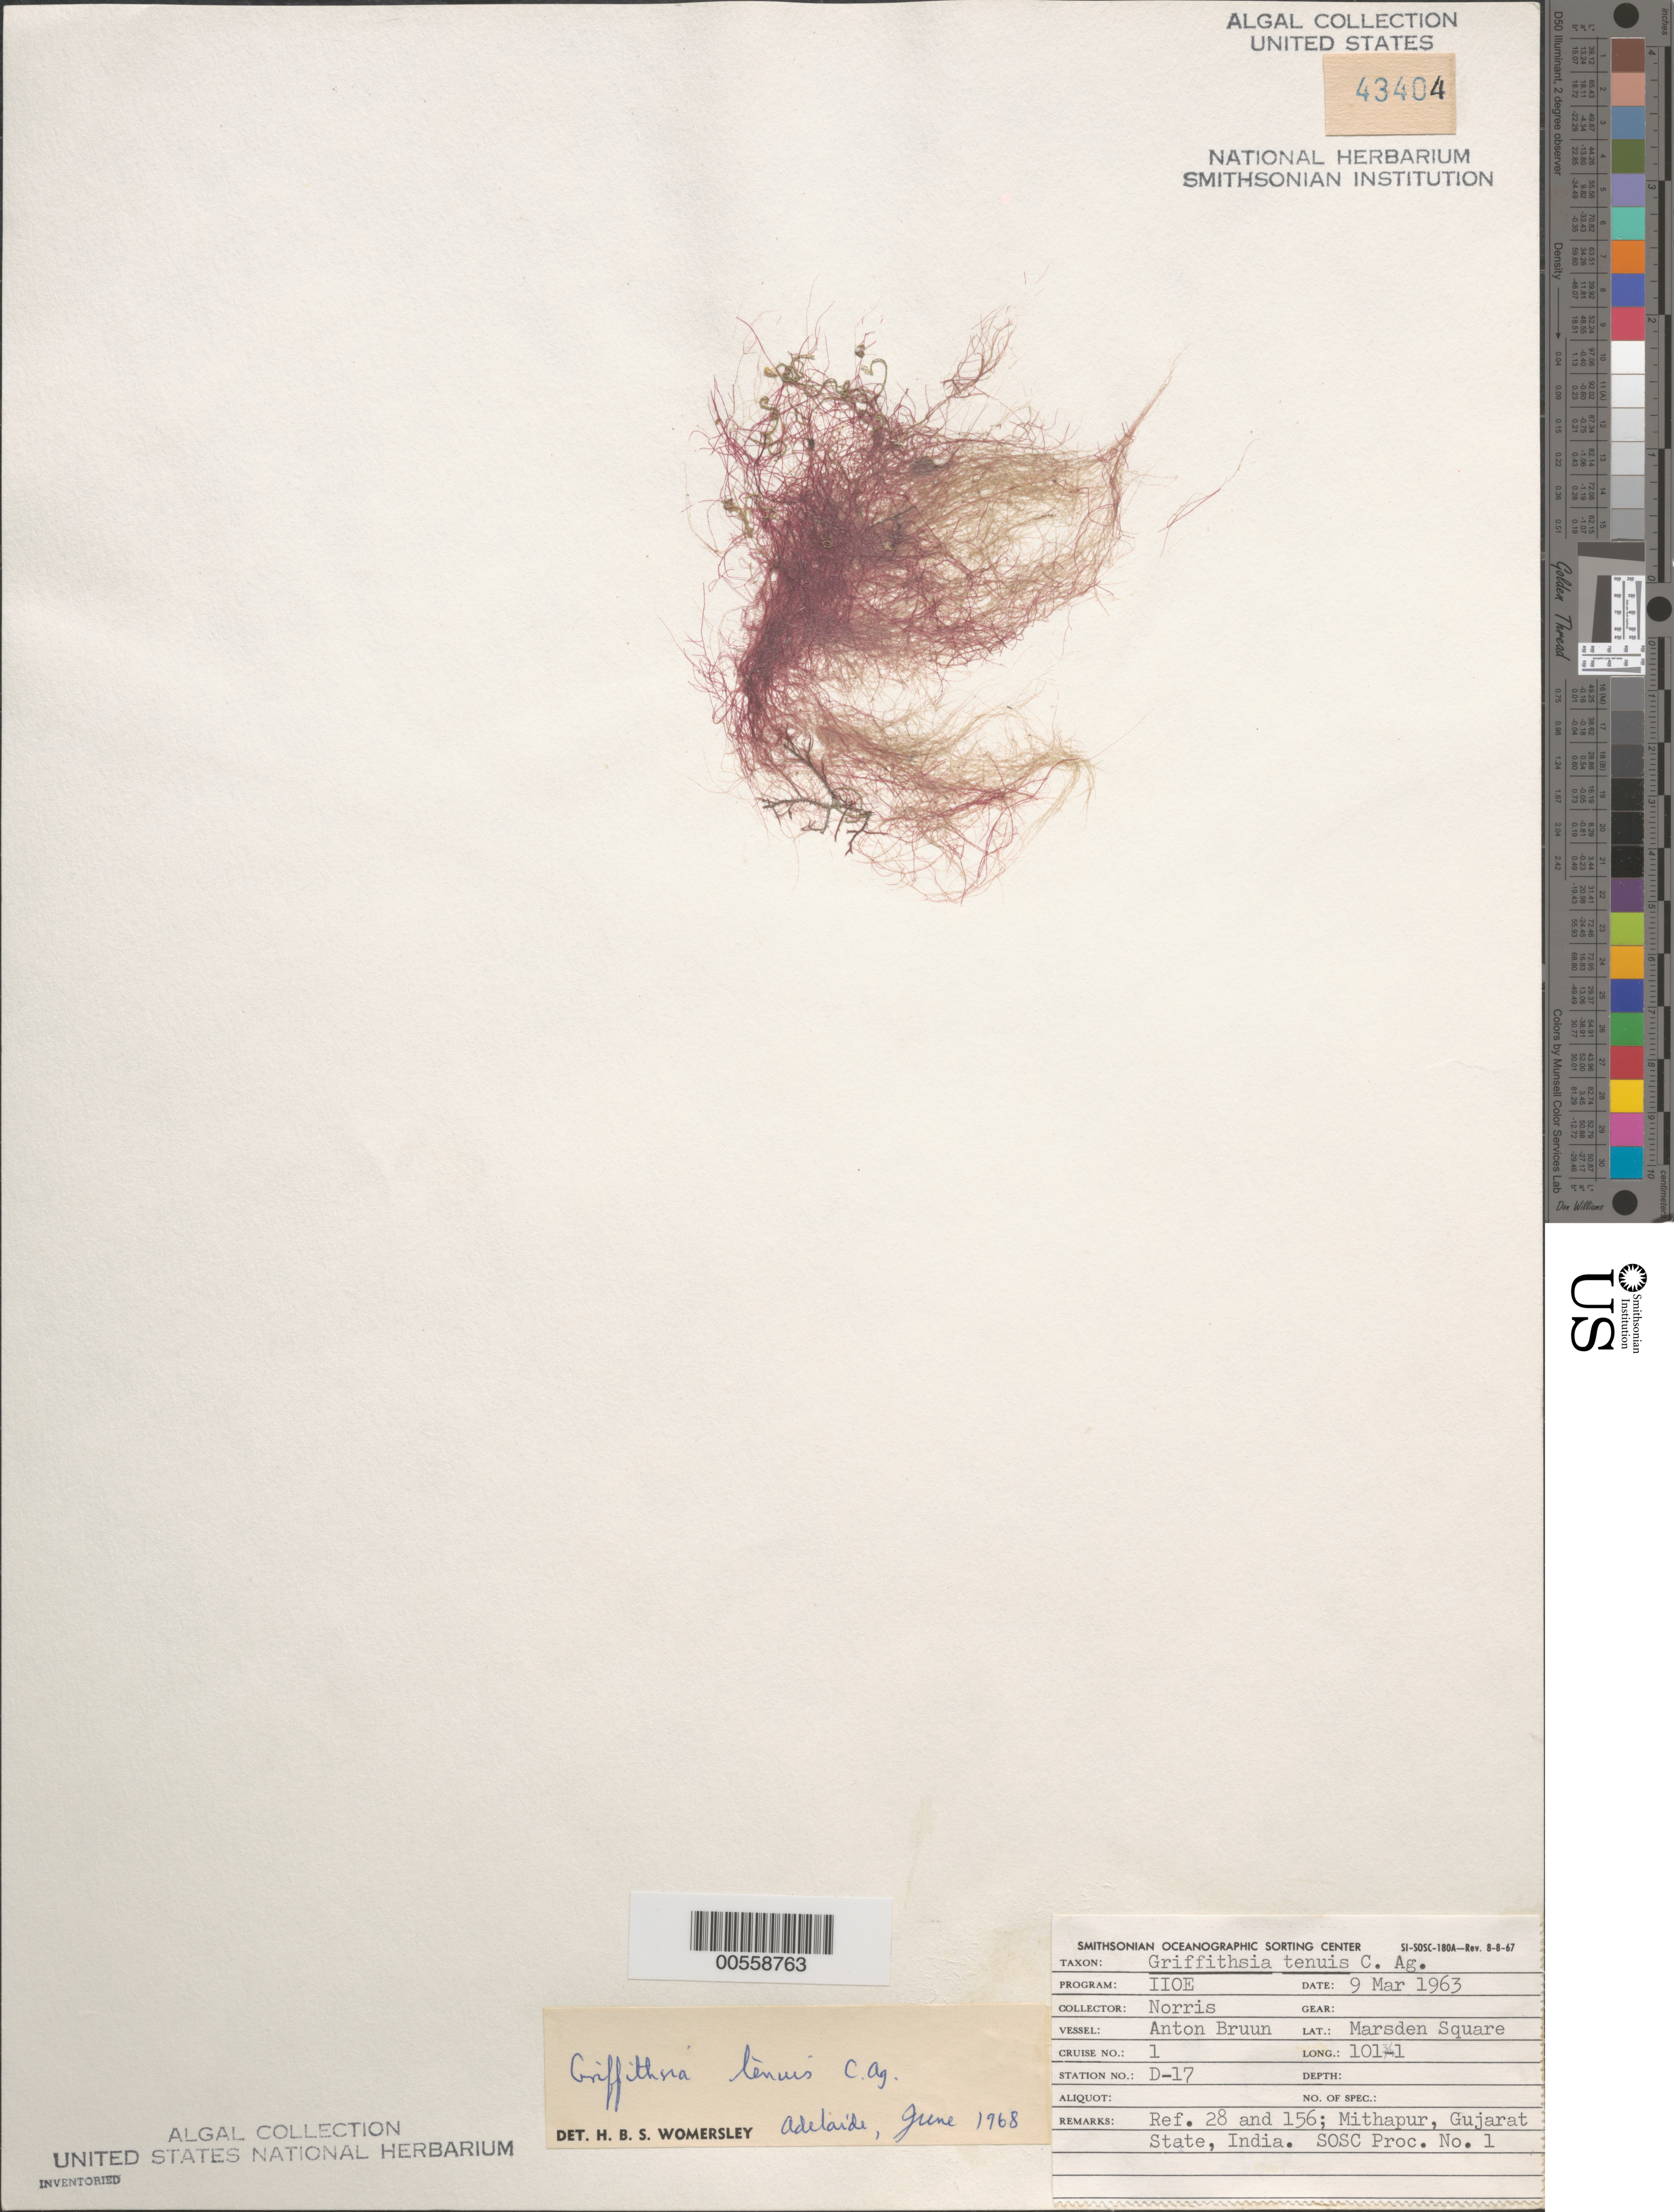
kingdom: Plantae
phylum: Rhodophyta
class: Florideophyceae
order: Ceramiales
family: Wrangeliaceae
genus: Anotrichium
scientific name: Anotrichium tenue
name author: (C. Agardh) Nägeli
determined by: Algae name updating Project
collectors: R. E. Norris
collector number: Station D-17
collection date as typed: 09 Mar 1963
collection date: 1963-03-09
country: India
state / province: Gujarat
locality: Mithapur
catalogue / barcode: US 43404